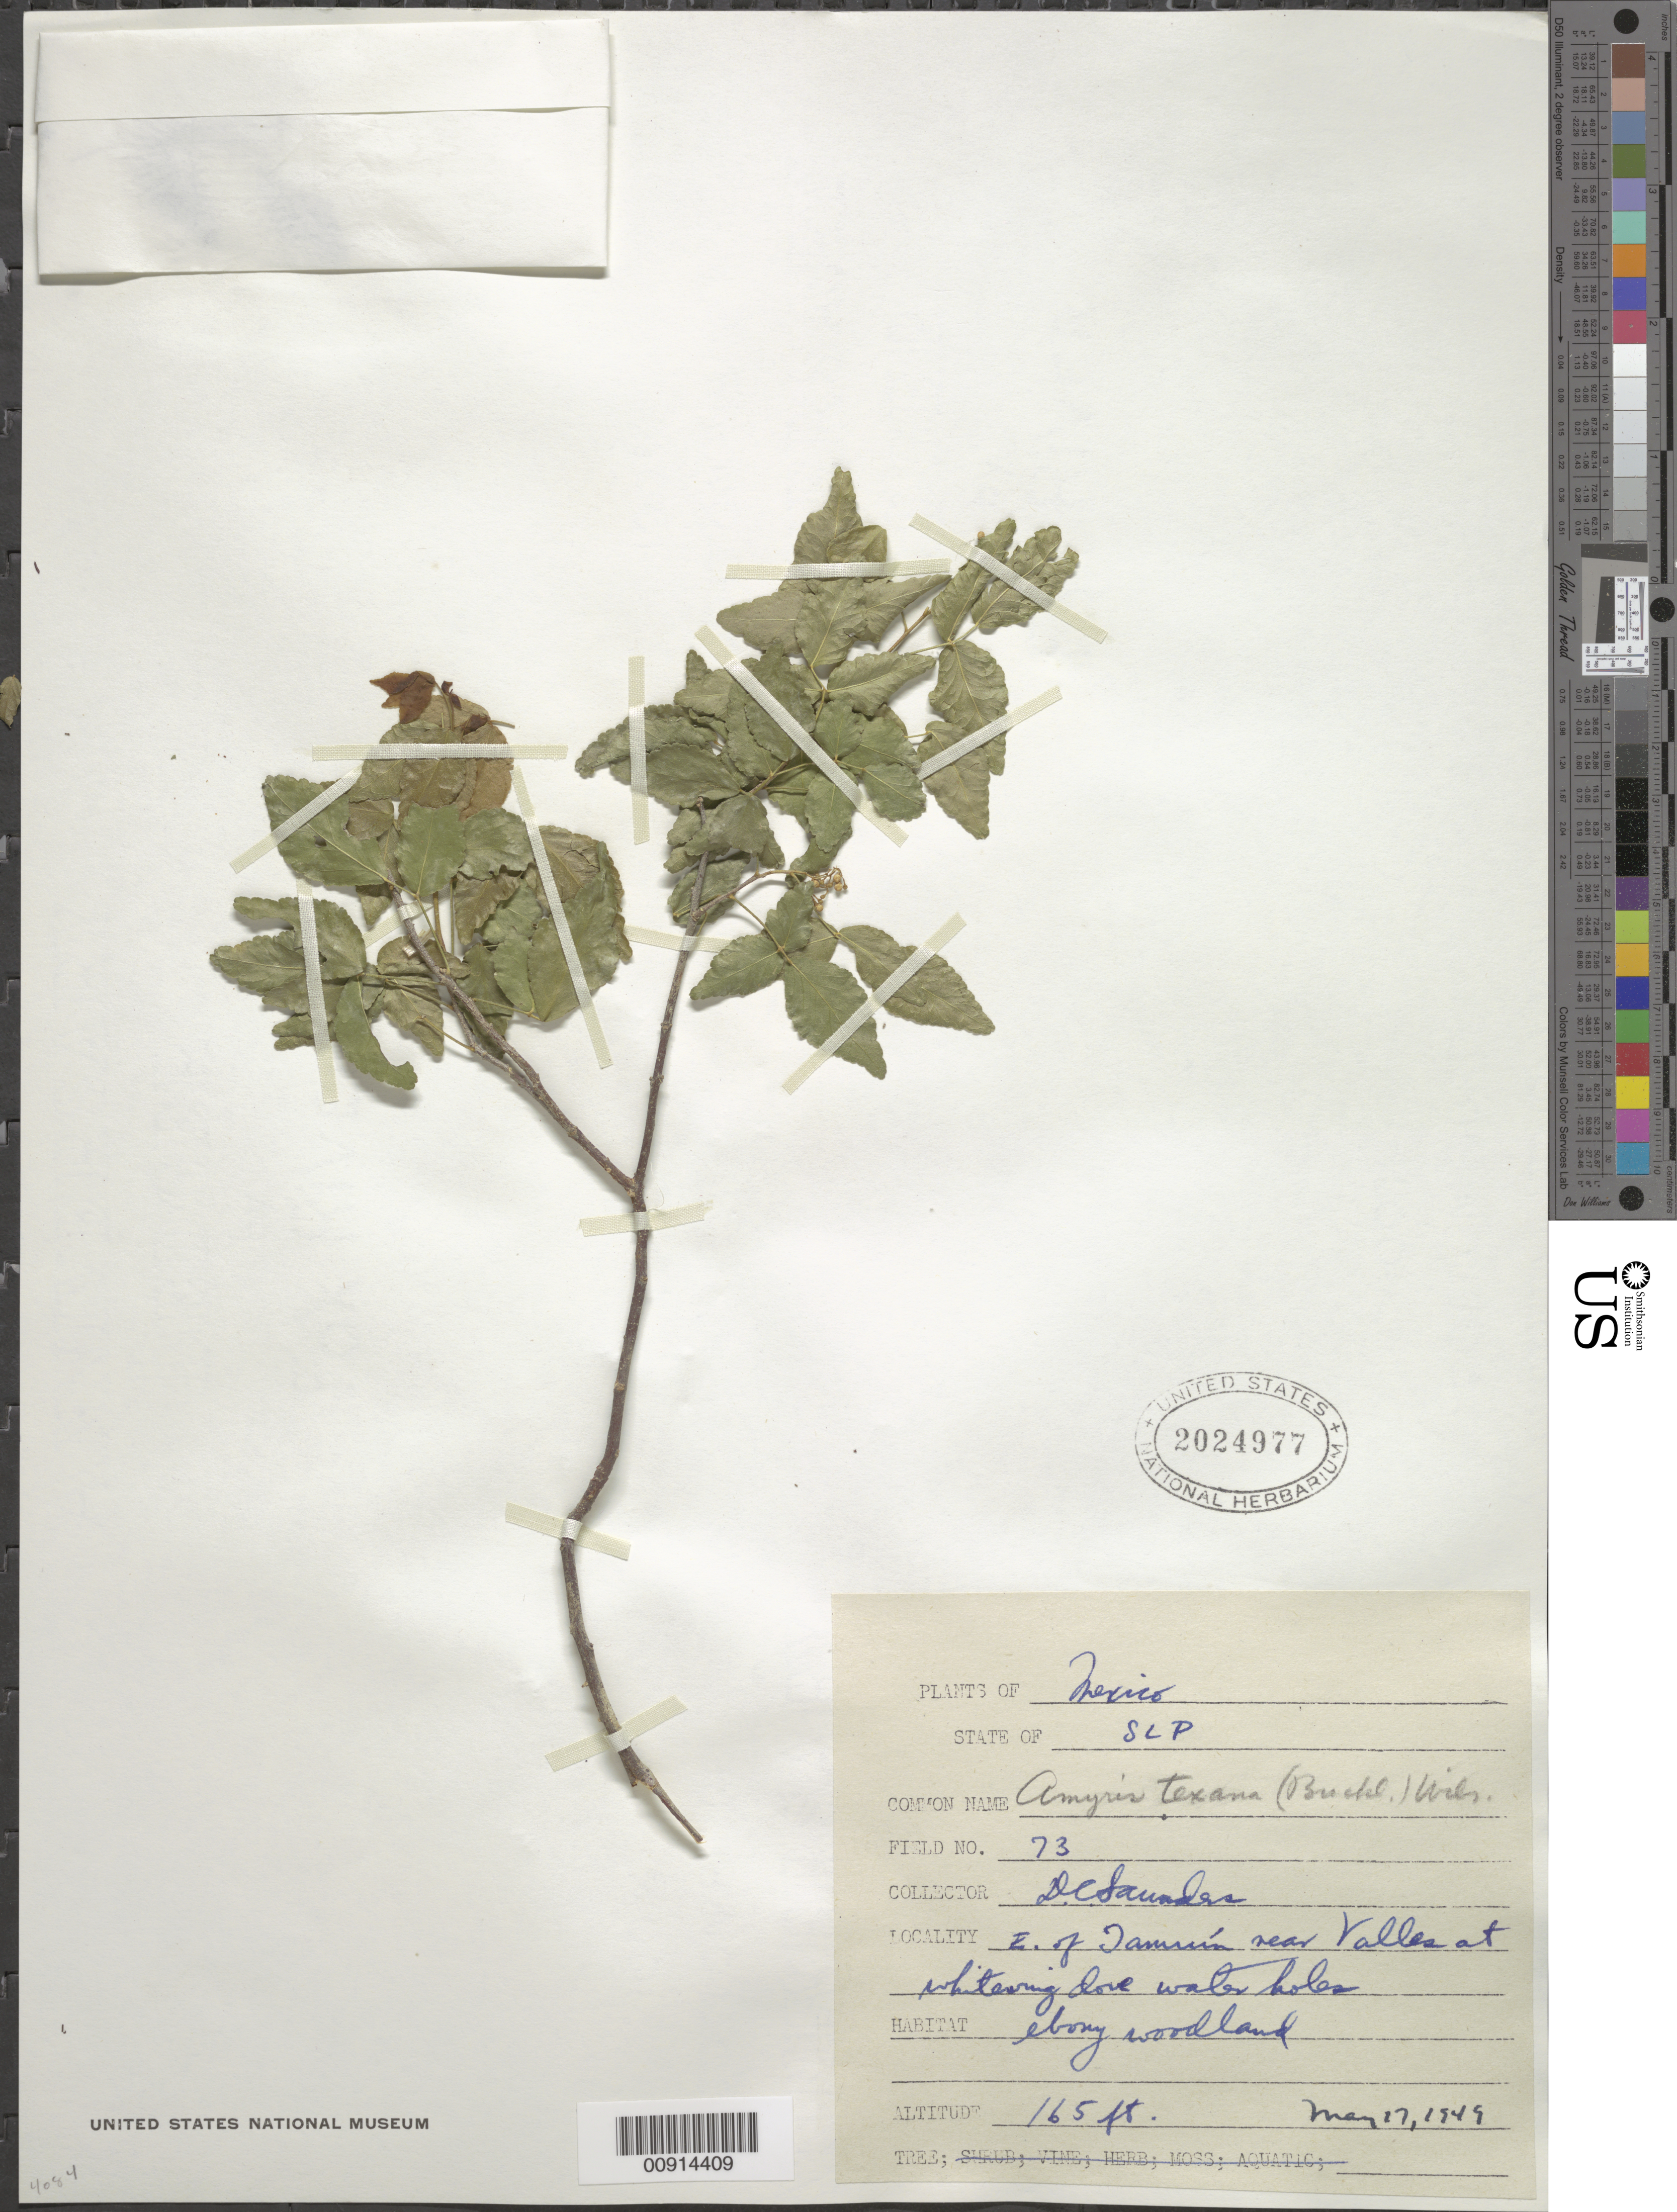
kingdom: Plantae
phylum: Tracheophyta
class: Magnoliopsida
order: Sapindales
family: Rutaceae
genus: Amyris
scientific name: Amyris texana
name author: (Buckley) P. Wilson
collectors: D. C. Saunders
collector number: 73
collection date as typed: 17 May 1949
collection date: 1949-05-17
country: Mexico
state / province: San Luis Potosí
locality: E of Tamuín near Valles at whitening dove water holes.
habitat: Ebony woodland.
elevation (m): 50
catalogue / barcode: US 2024977